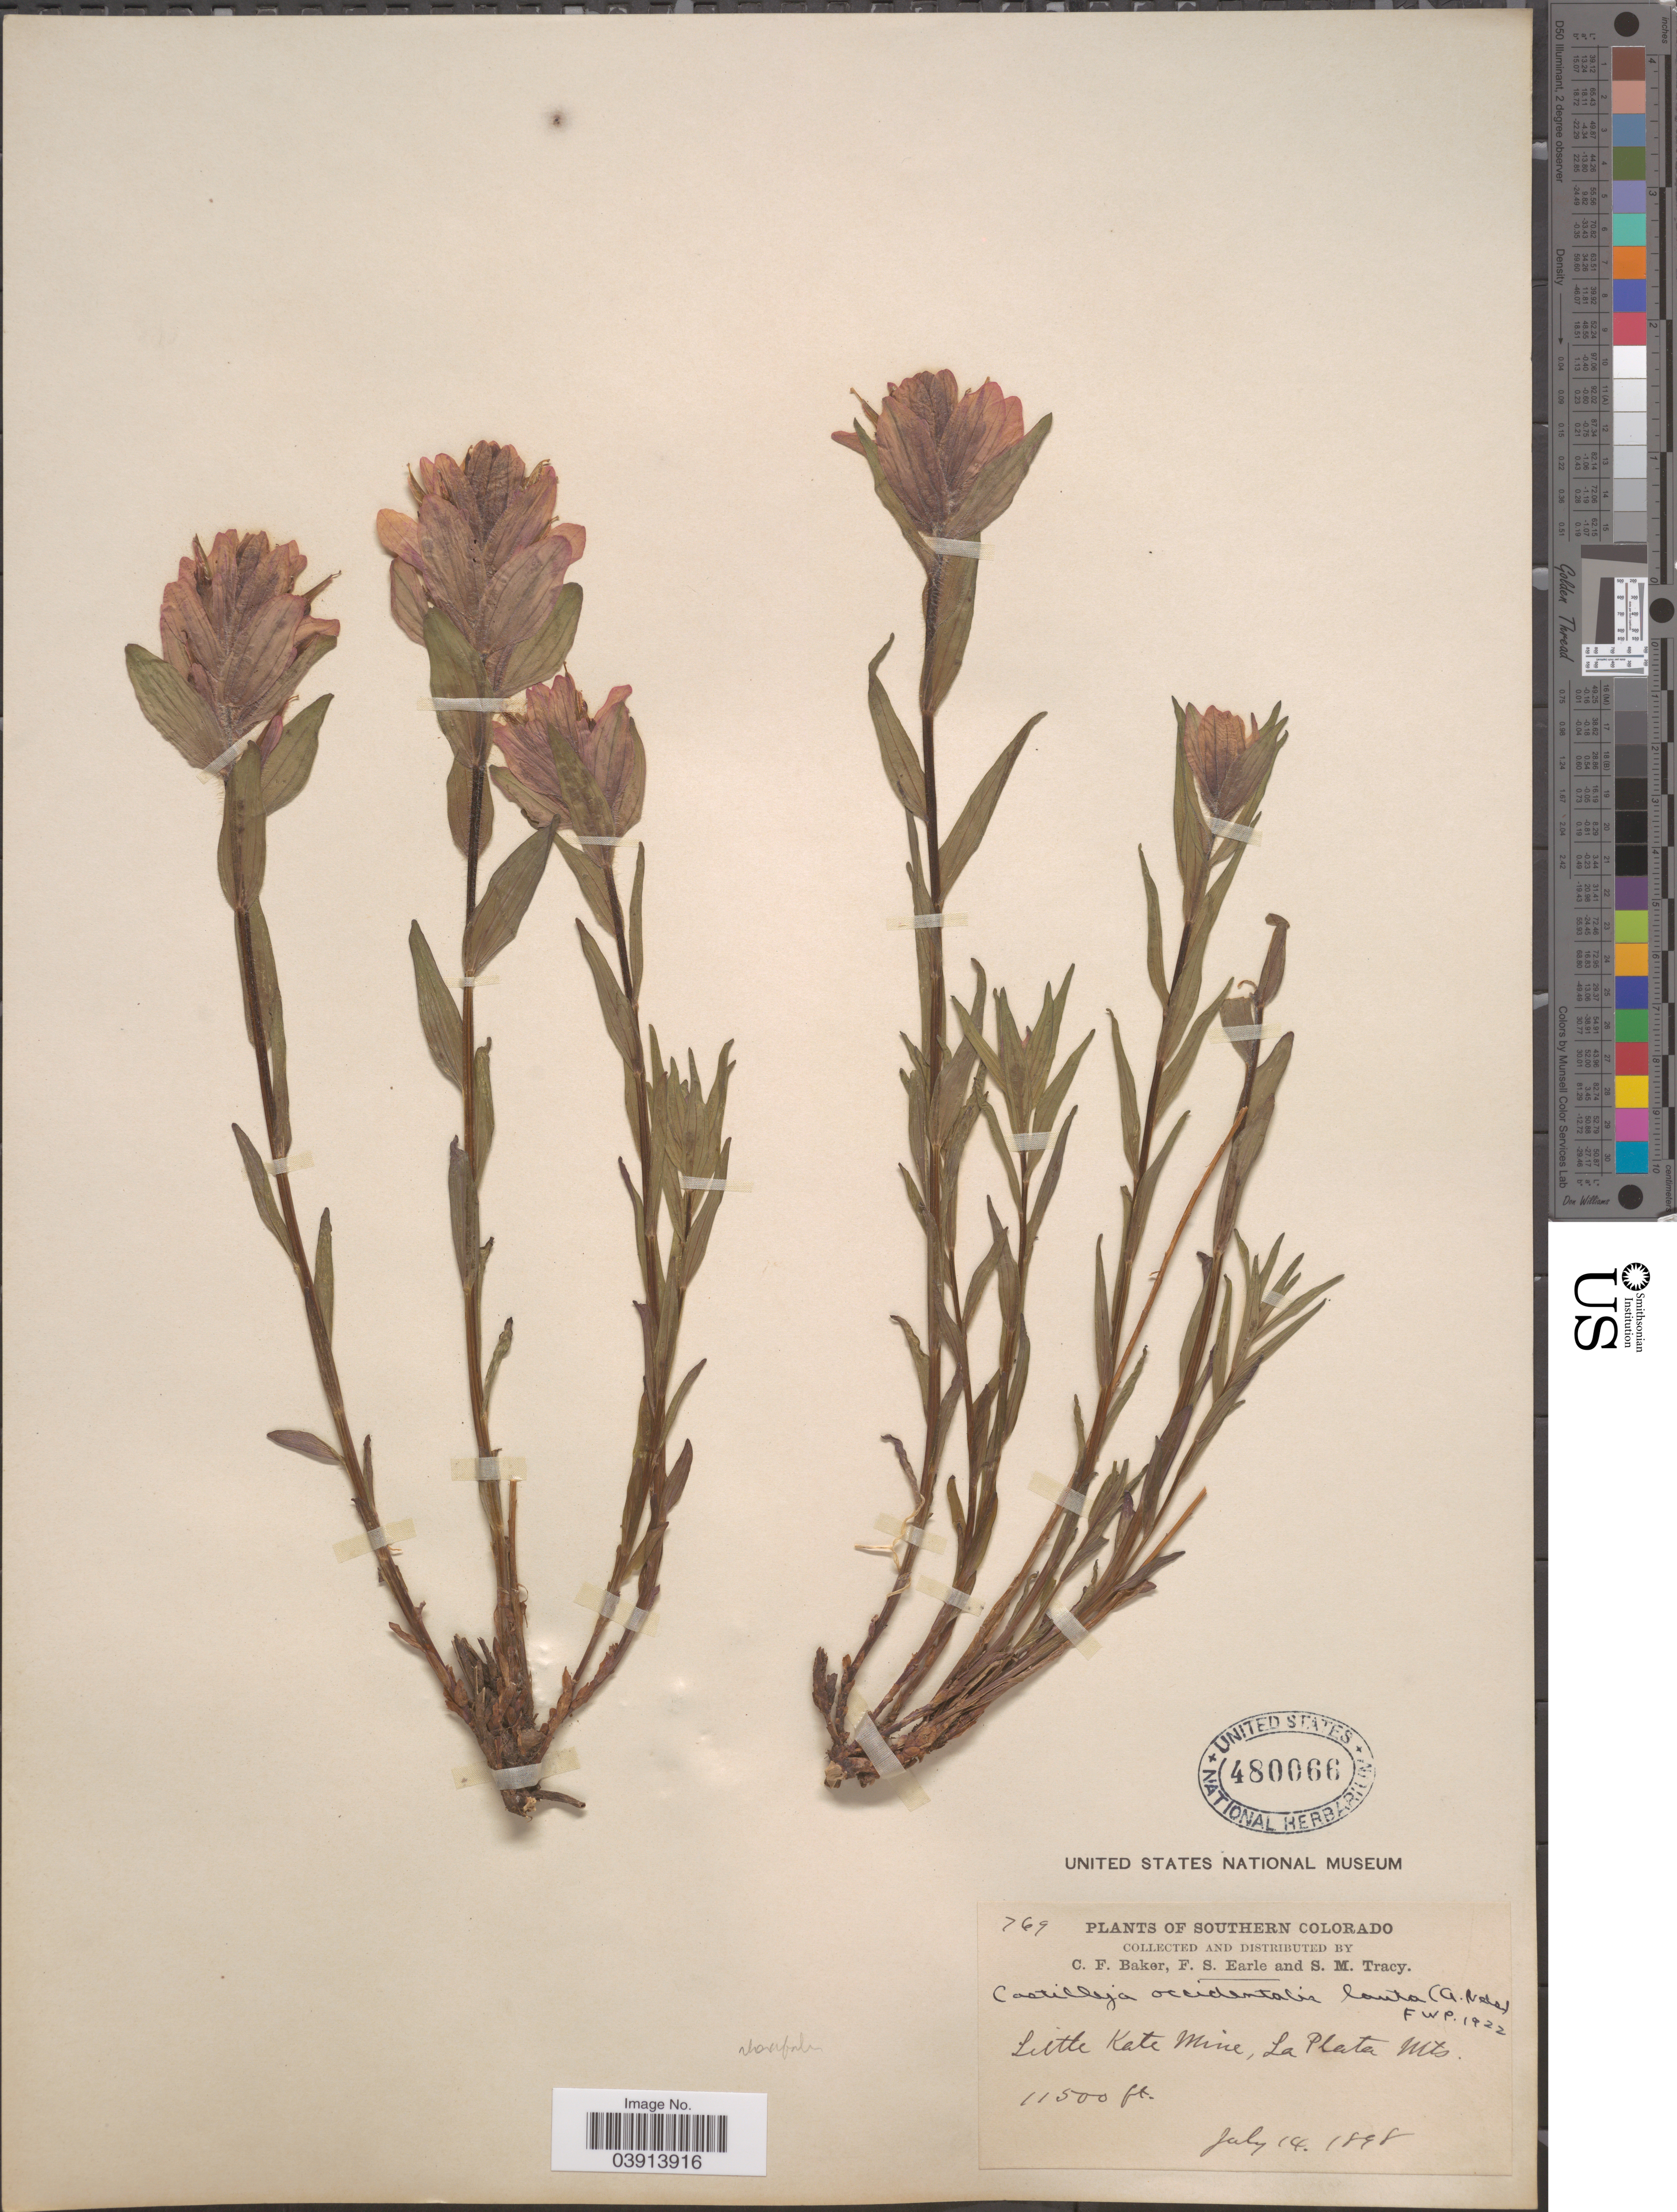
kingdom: Plantae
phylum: Tracheophyta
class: Magnoliopsida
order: Lamiales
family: Orobanchaceae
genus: Castilleja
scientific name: Castilleja rhexiifolia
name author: Rydb.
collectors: C. F. Baker, F. S. Earle & S. M. Tracy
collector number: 769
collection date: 1898-07-14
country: United States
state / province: Colorado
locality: Southern Colorado. Little Kate Mine, La Plata Mts.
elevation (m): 3505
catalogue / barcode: US 480066